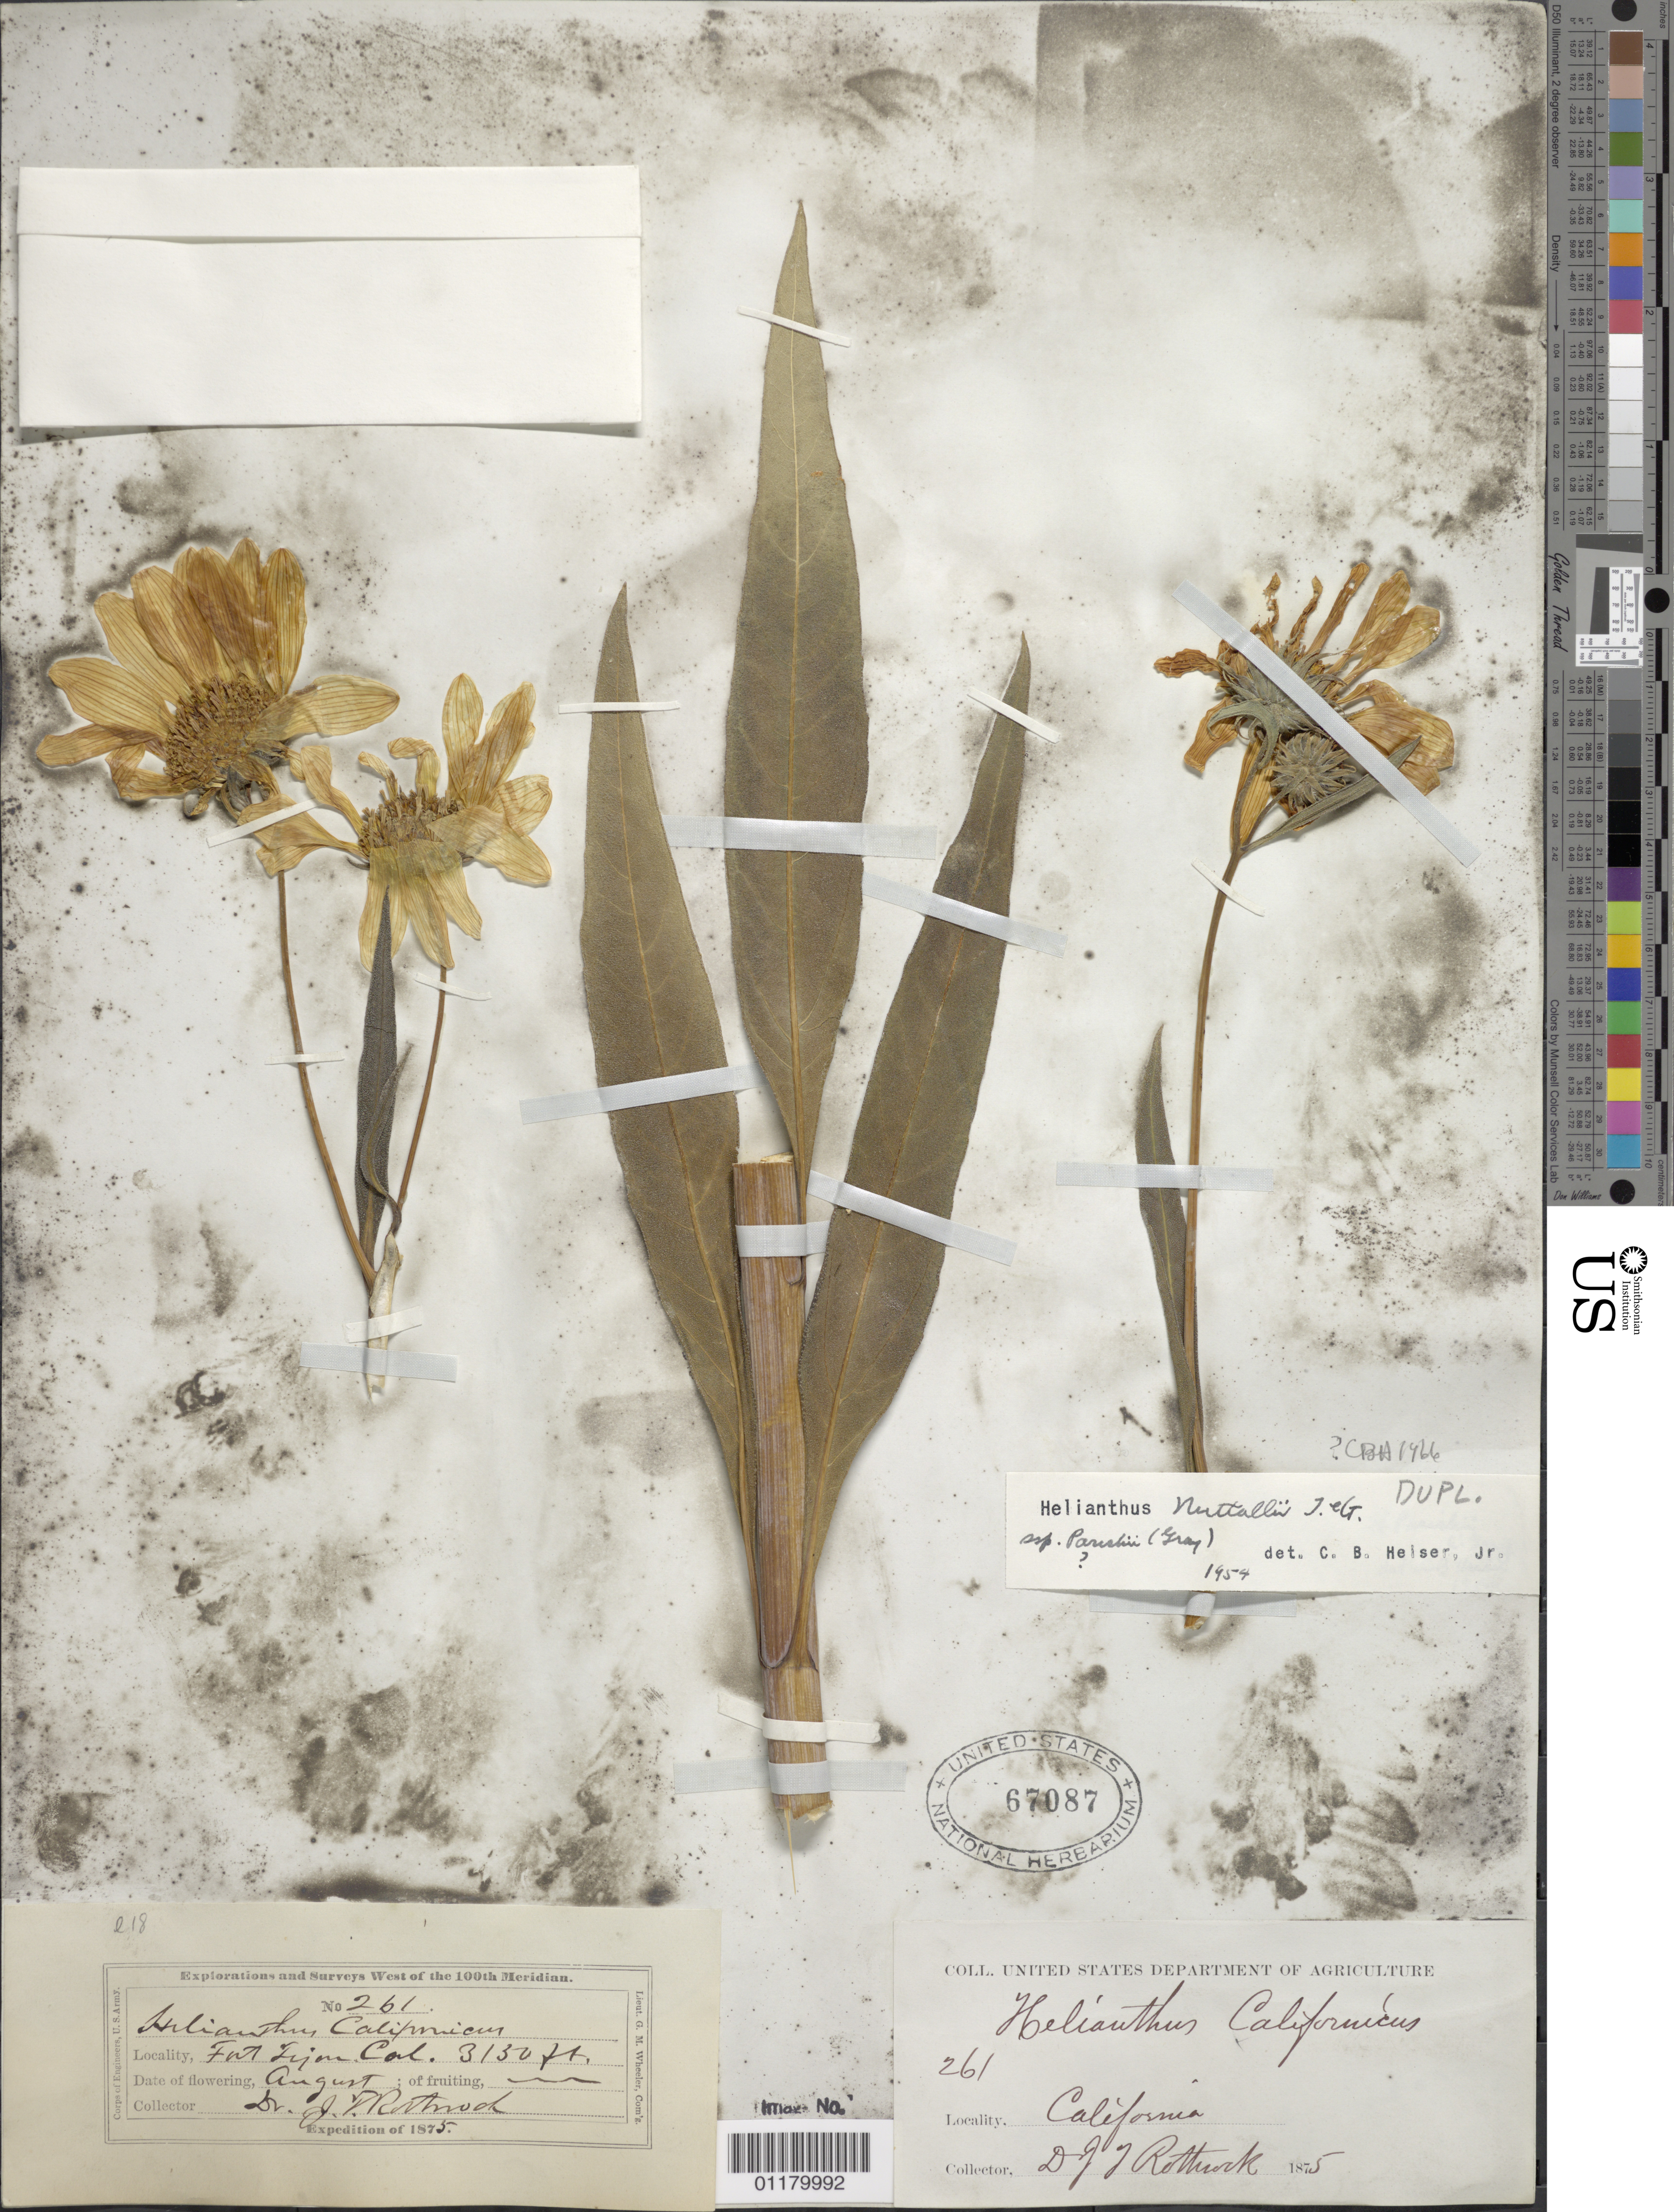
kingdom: Plantae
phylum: Tracheophyta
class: Magnoliopsida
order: Asterales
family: Asteraceae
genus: Helianthus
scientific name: Helianthus nuttallii subsp. parishii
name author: (A. Gray) Heiser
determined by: Helser JR., C. B., (IND), Indiana University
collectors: J. T. Rothrock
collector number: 261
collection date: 1875-08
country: United States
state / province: California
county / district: Kern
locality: Fort Tejon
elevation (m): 960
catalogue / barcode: US 67087